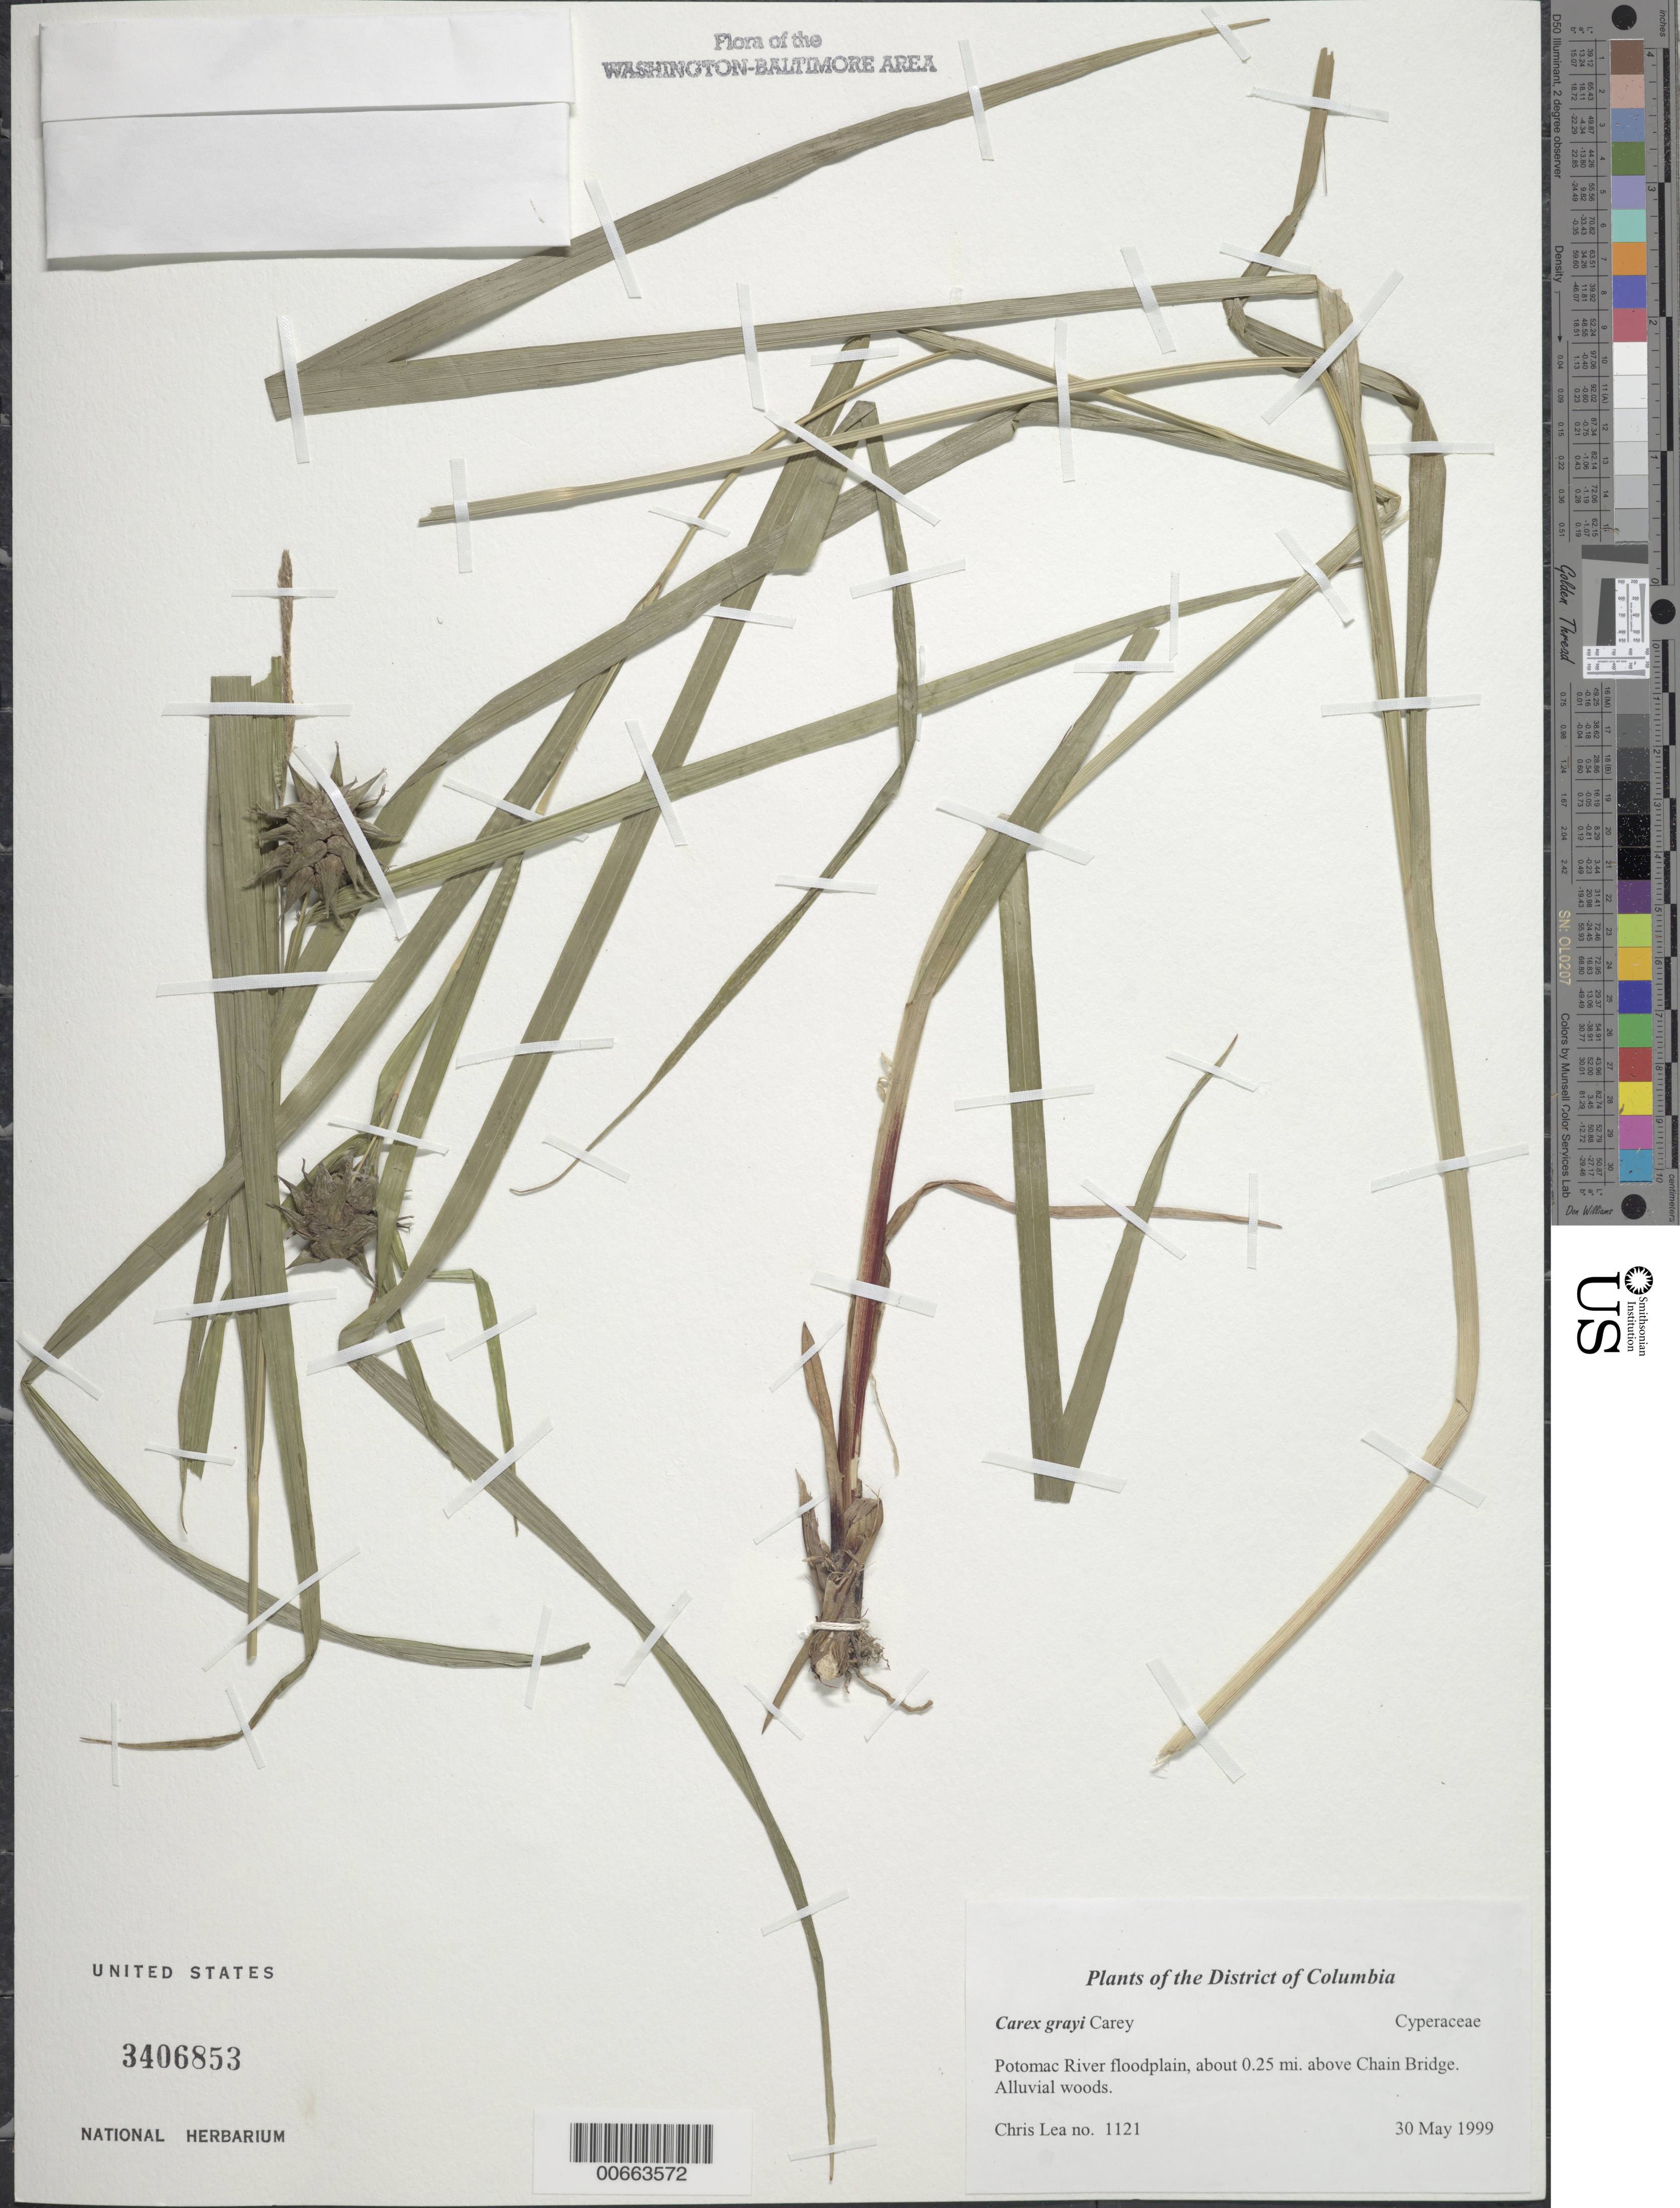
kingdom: Plantae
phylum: Tracheophyta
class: Liliopsida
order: Poales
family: Cyperaceae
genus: Carex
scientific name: Carex grayi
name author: J. Carey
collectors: C. Lea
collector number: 1121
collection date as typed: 30 May 1999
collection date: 1999-05-30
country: United States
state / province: District of Columbia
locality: Potomac River floodplain, about 0.25 mi. above Chain Bridge.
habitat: Alluvial woods.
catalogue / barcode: US 3406853